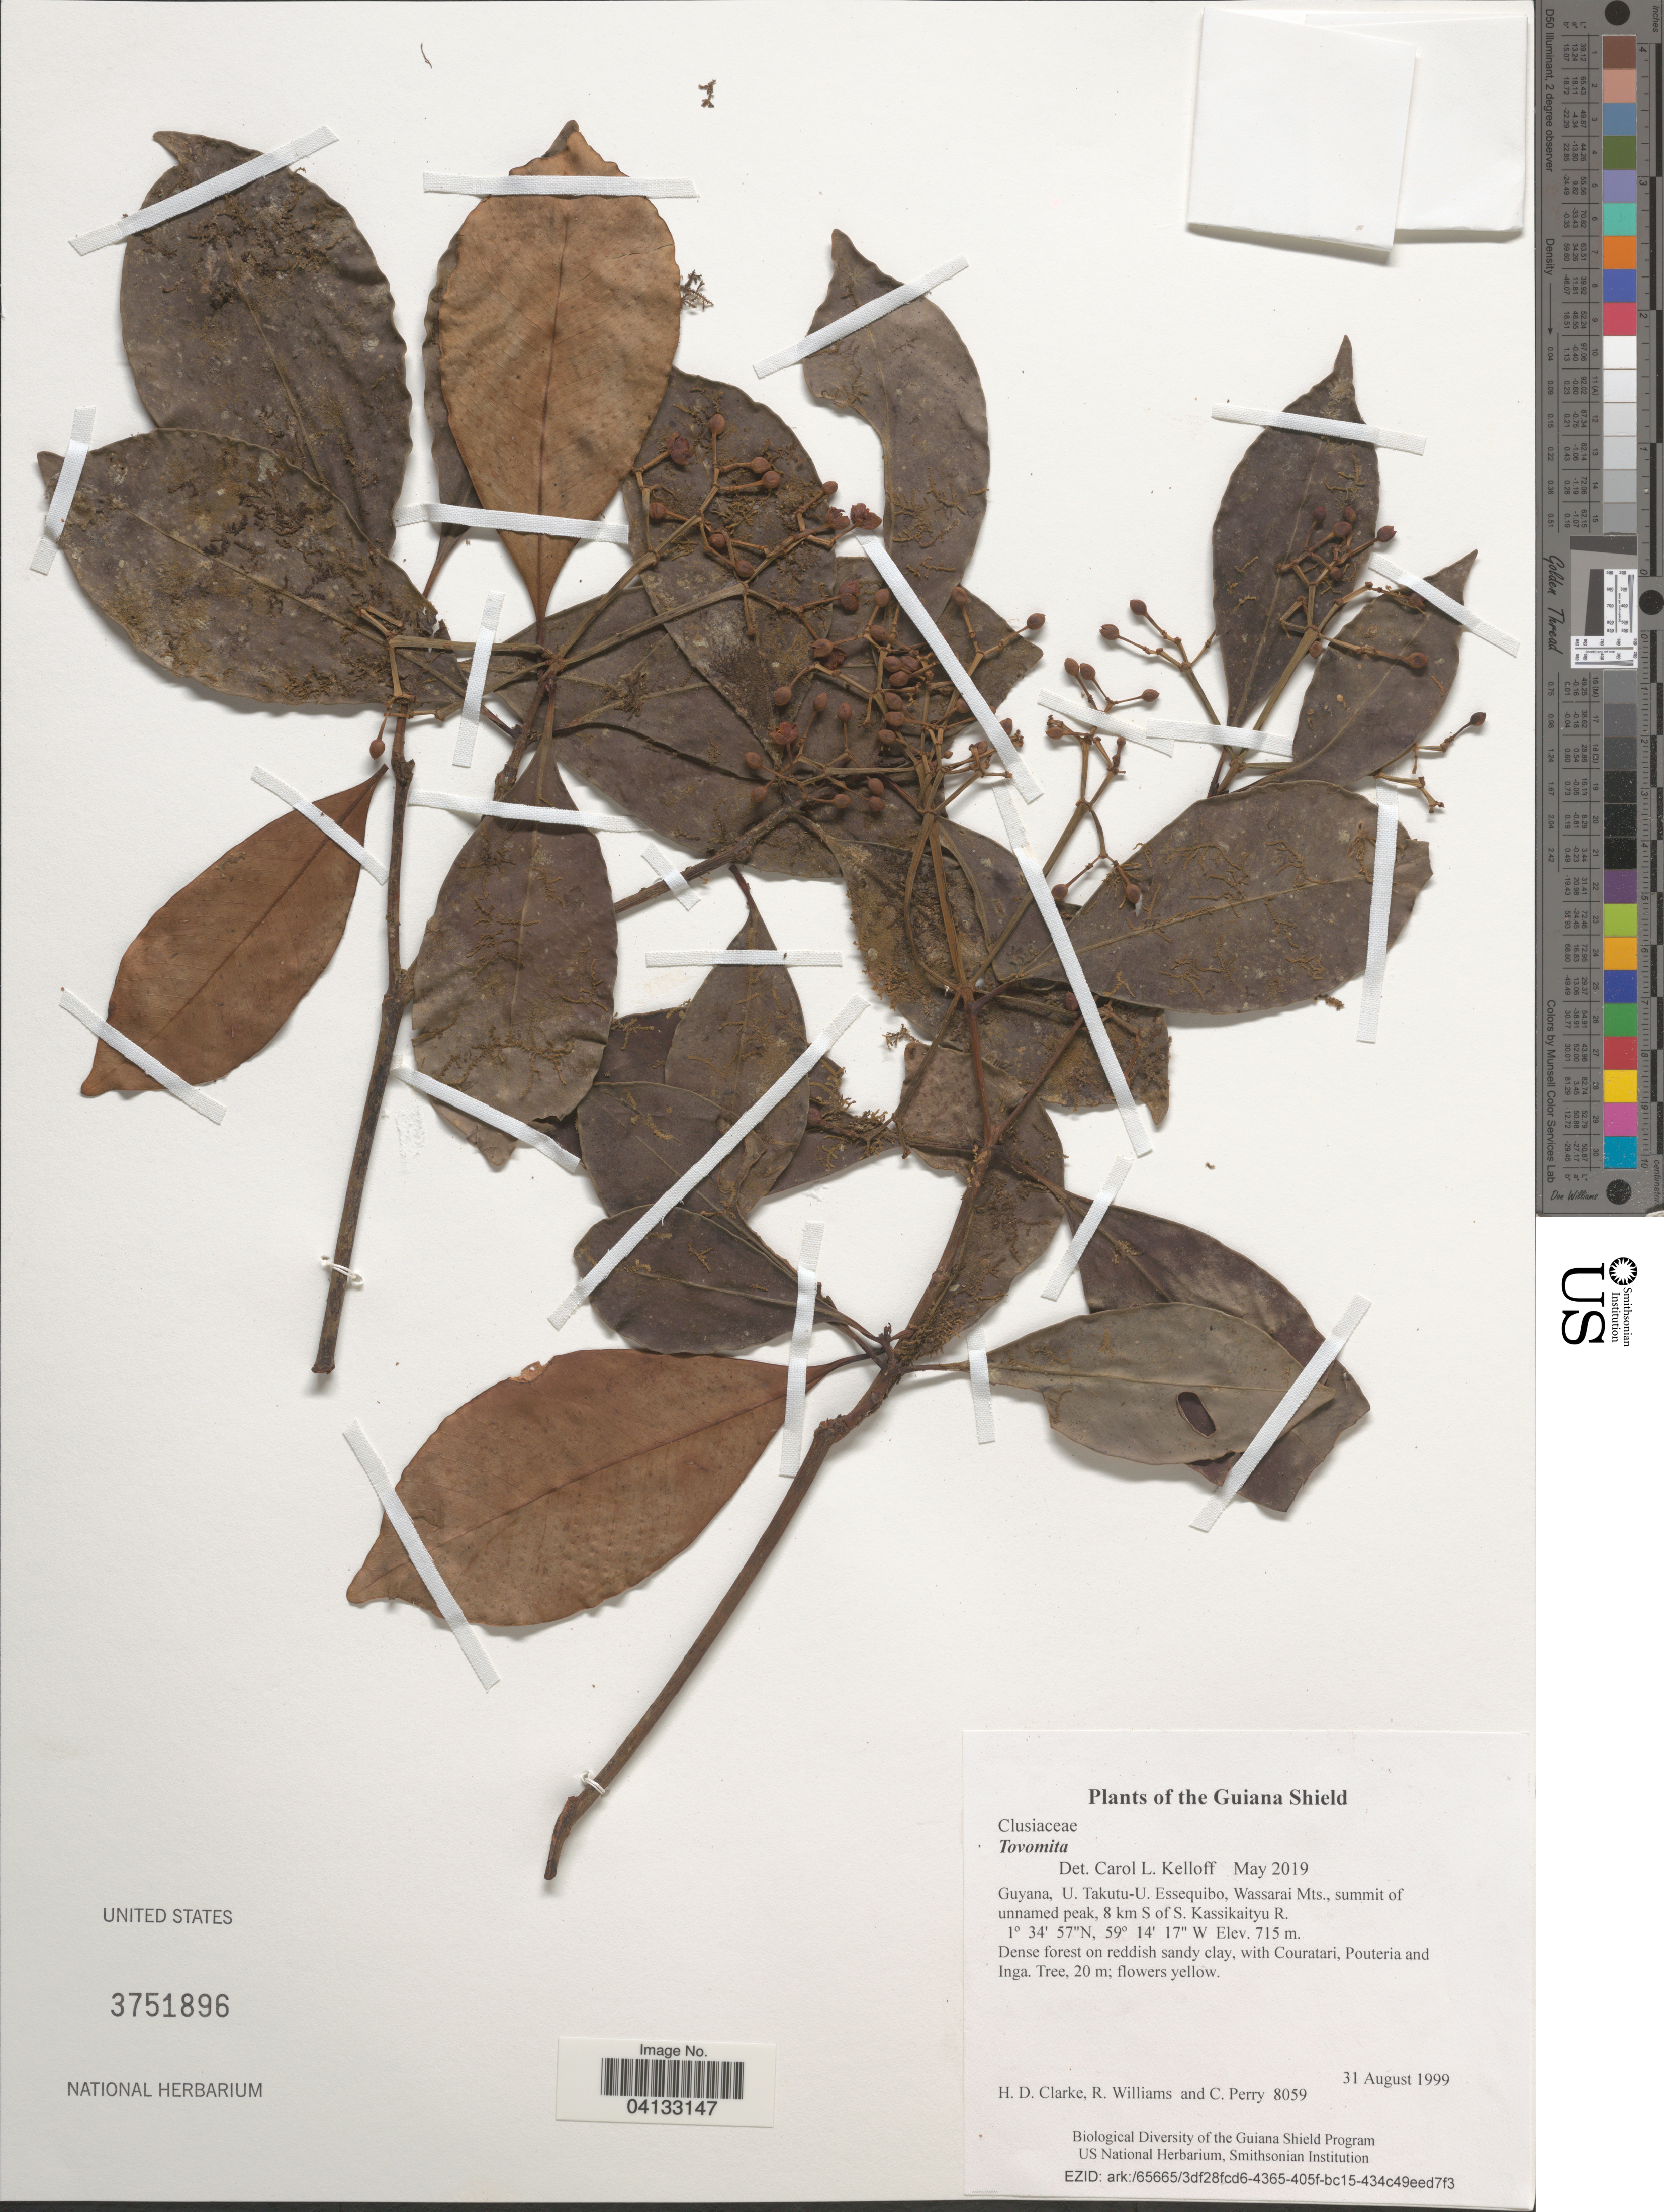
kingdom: Plantae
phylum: Tracheophyta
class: Magnoliopsida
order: Malpighiales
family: Clusiaceae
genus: Tovomita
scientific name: Tovomita sp.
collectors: H. D. Clarke, R. Williams & C. Perry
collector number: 8059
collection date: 1999-08-31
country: Guyana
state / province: U. Takutu-U. Essequibo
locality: Guiana Shield. Wassarai Mts., summit of unnamed peak, 8 km S of S. Kassikaityu R.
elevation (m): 715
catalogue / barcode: US 3751896